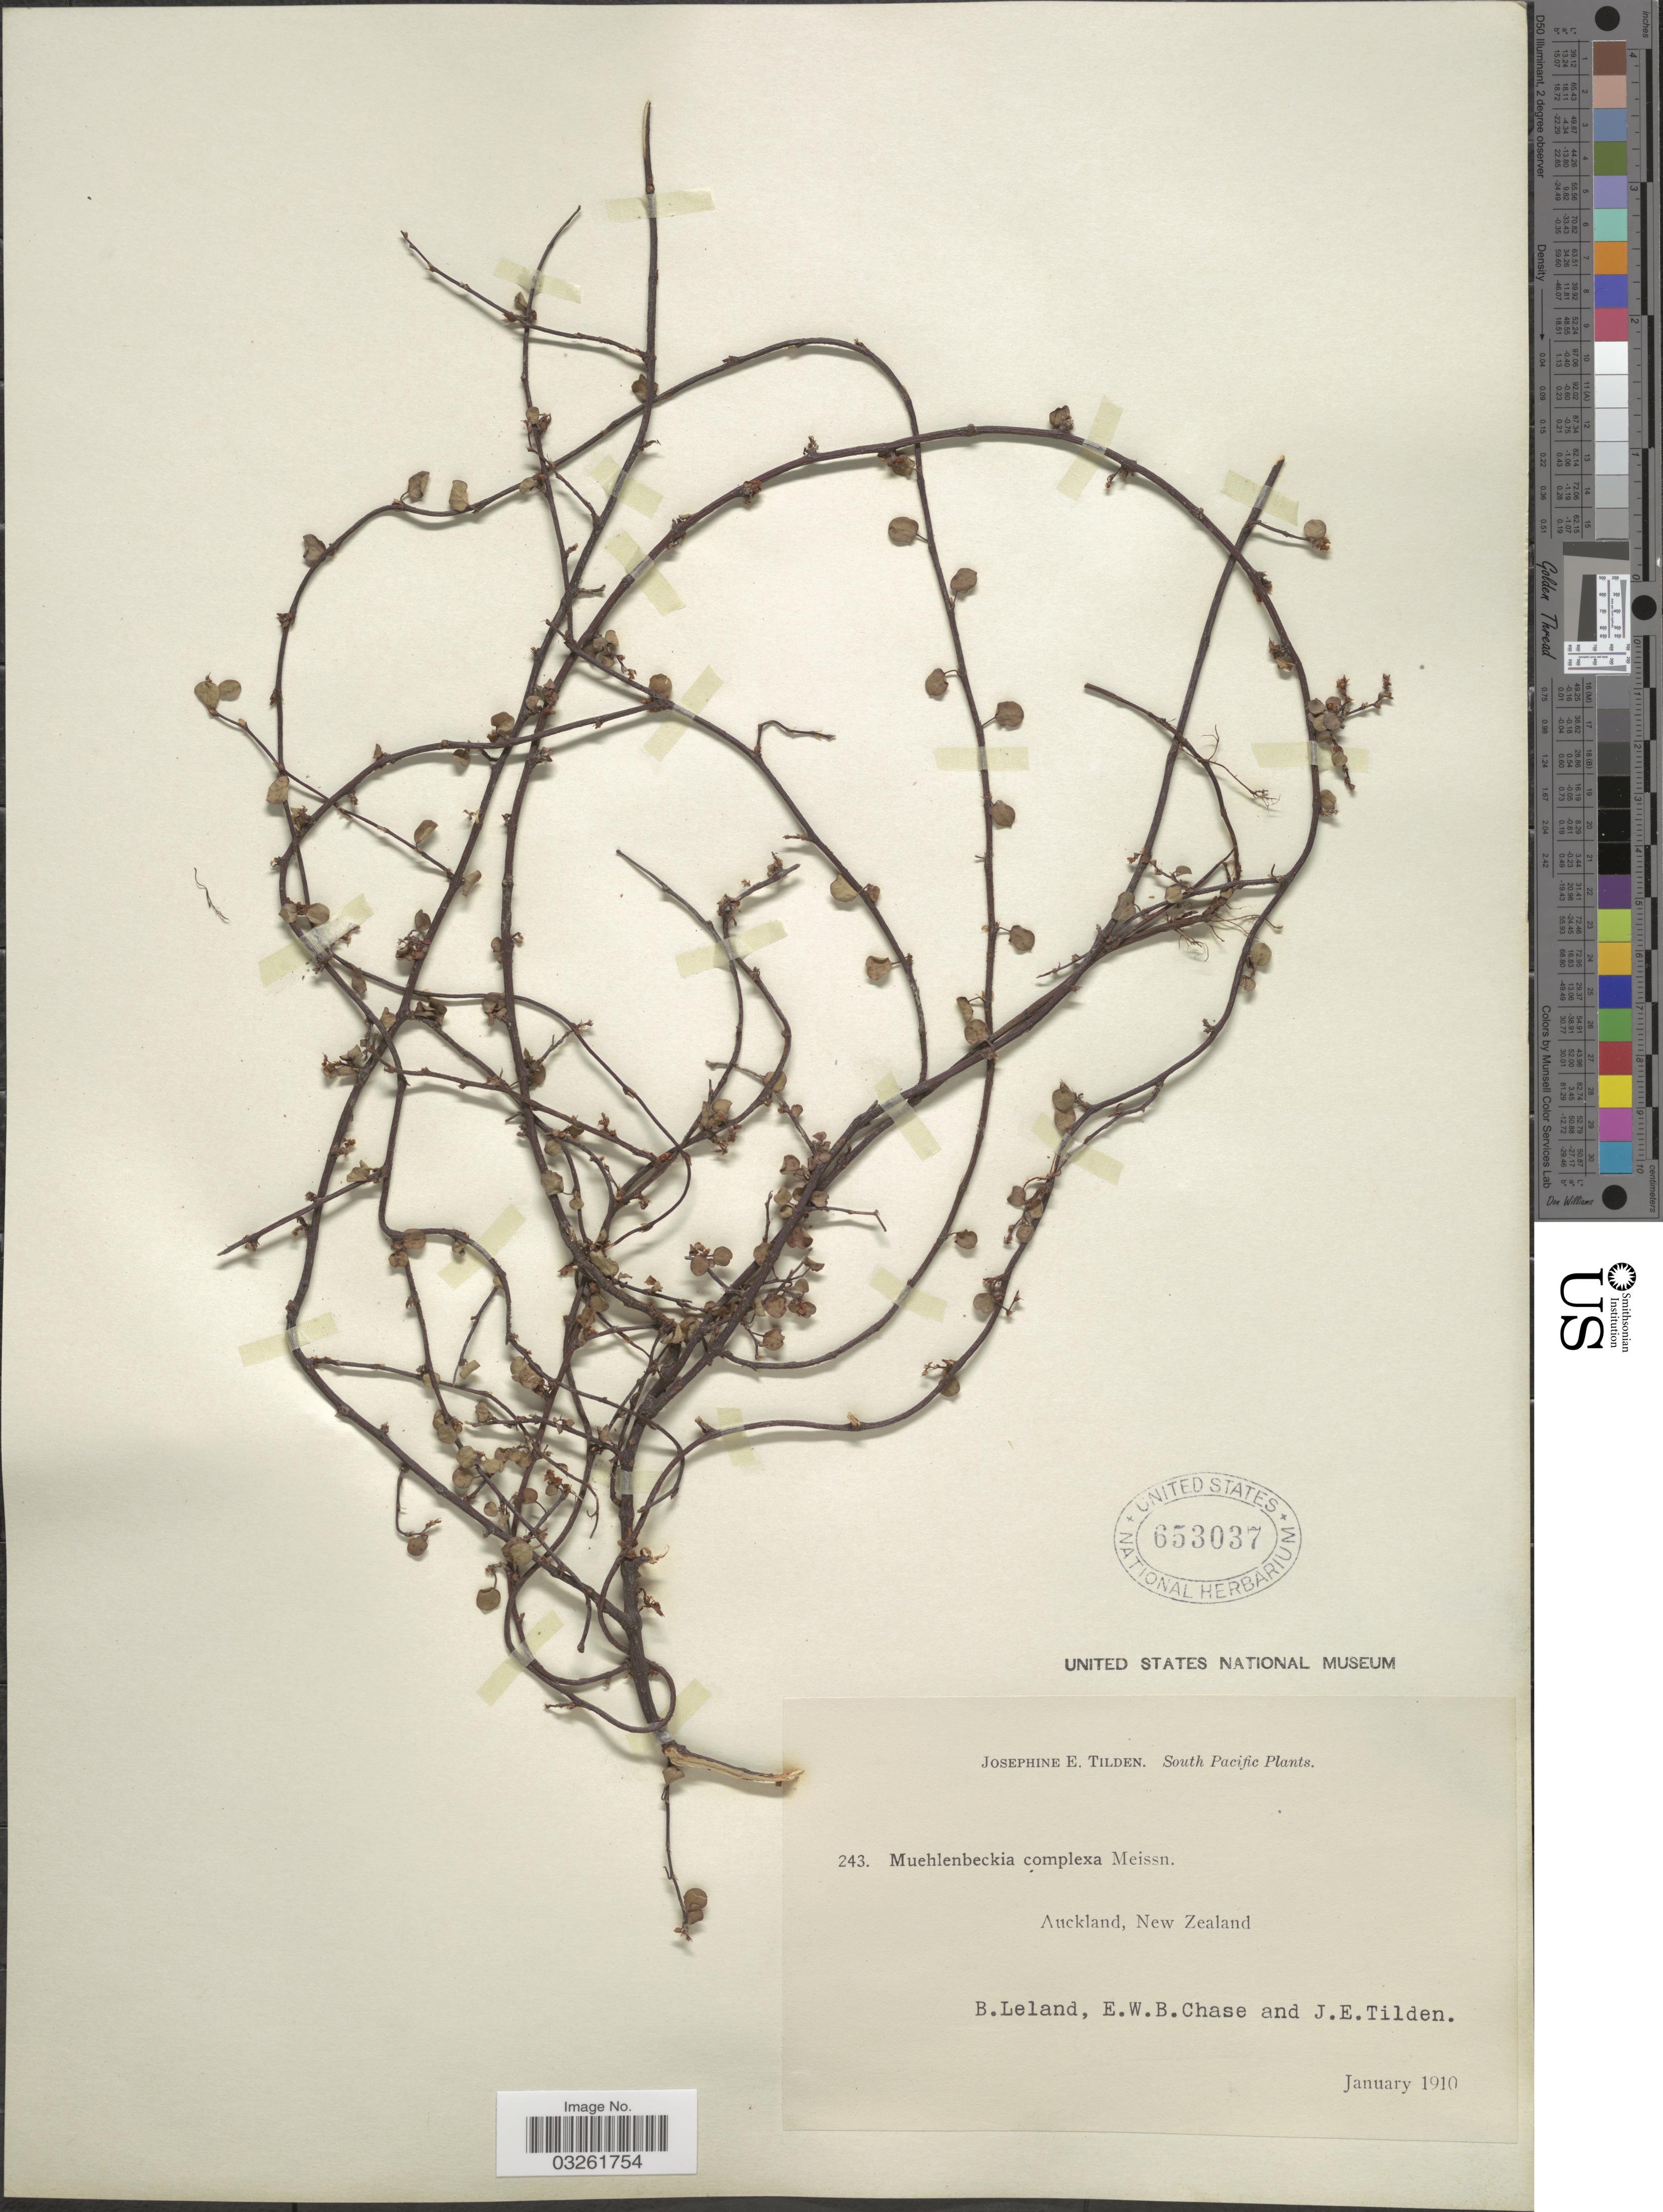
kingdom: Plantae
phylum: Tracheophyta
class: Magnoliopsida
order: Caryophyllales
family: Polygonaceae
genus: Muehlenbeckia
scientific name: Muehlenbeckia complexa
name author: Meisn.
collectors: B. Leland, E. W. Chase & J. E. Tilden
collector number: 243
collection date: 1910-01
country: New Zealand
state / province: Auckland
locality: South Pacific.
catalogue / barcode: US 653037